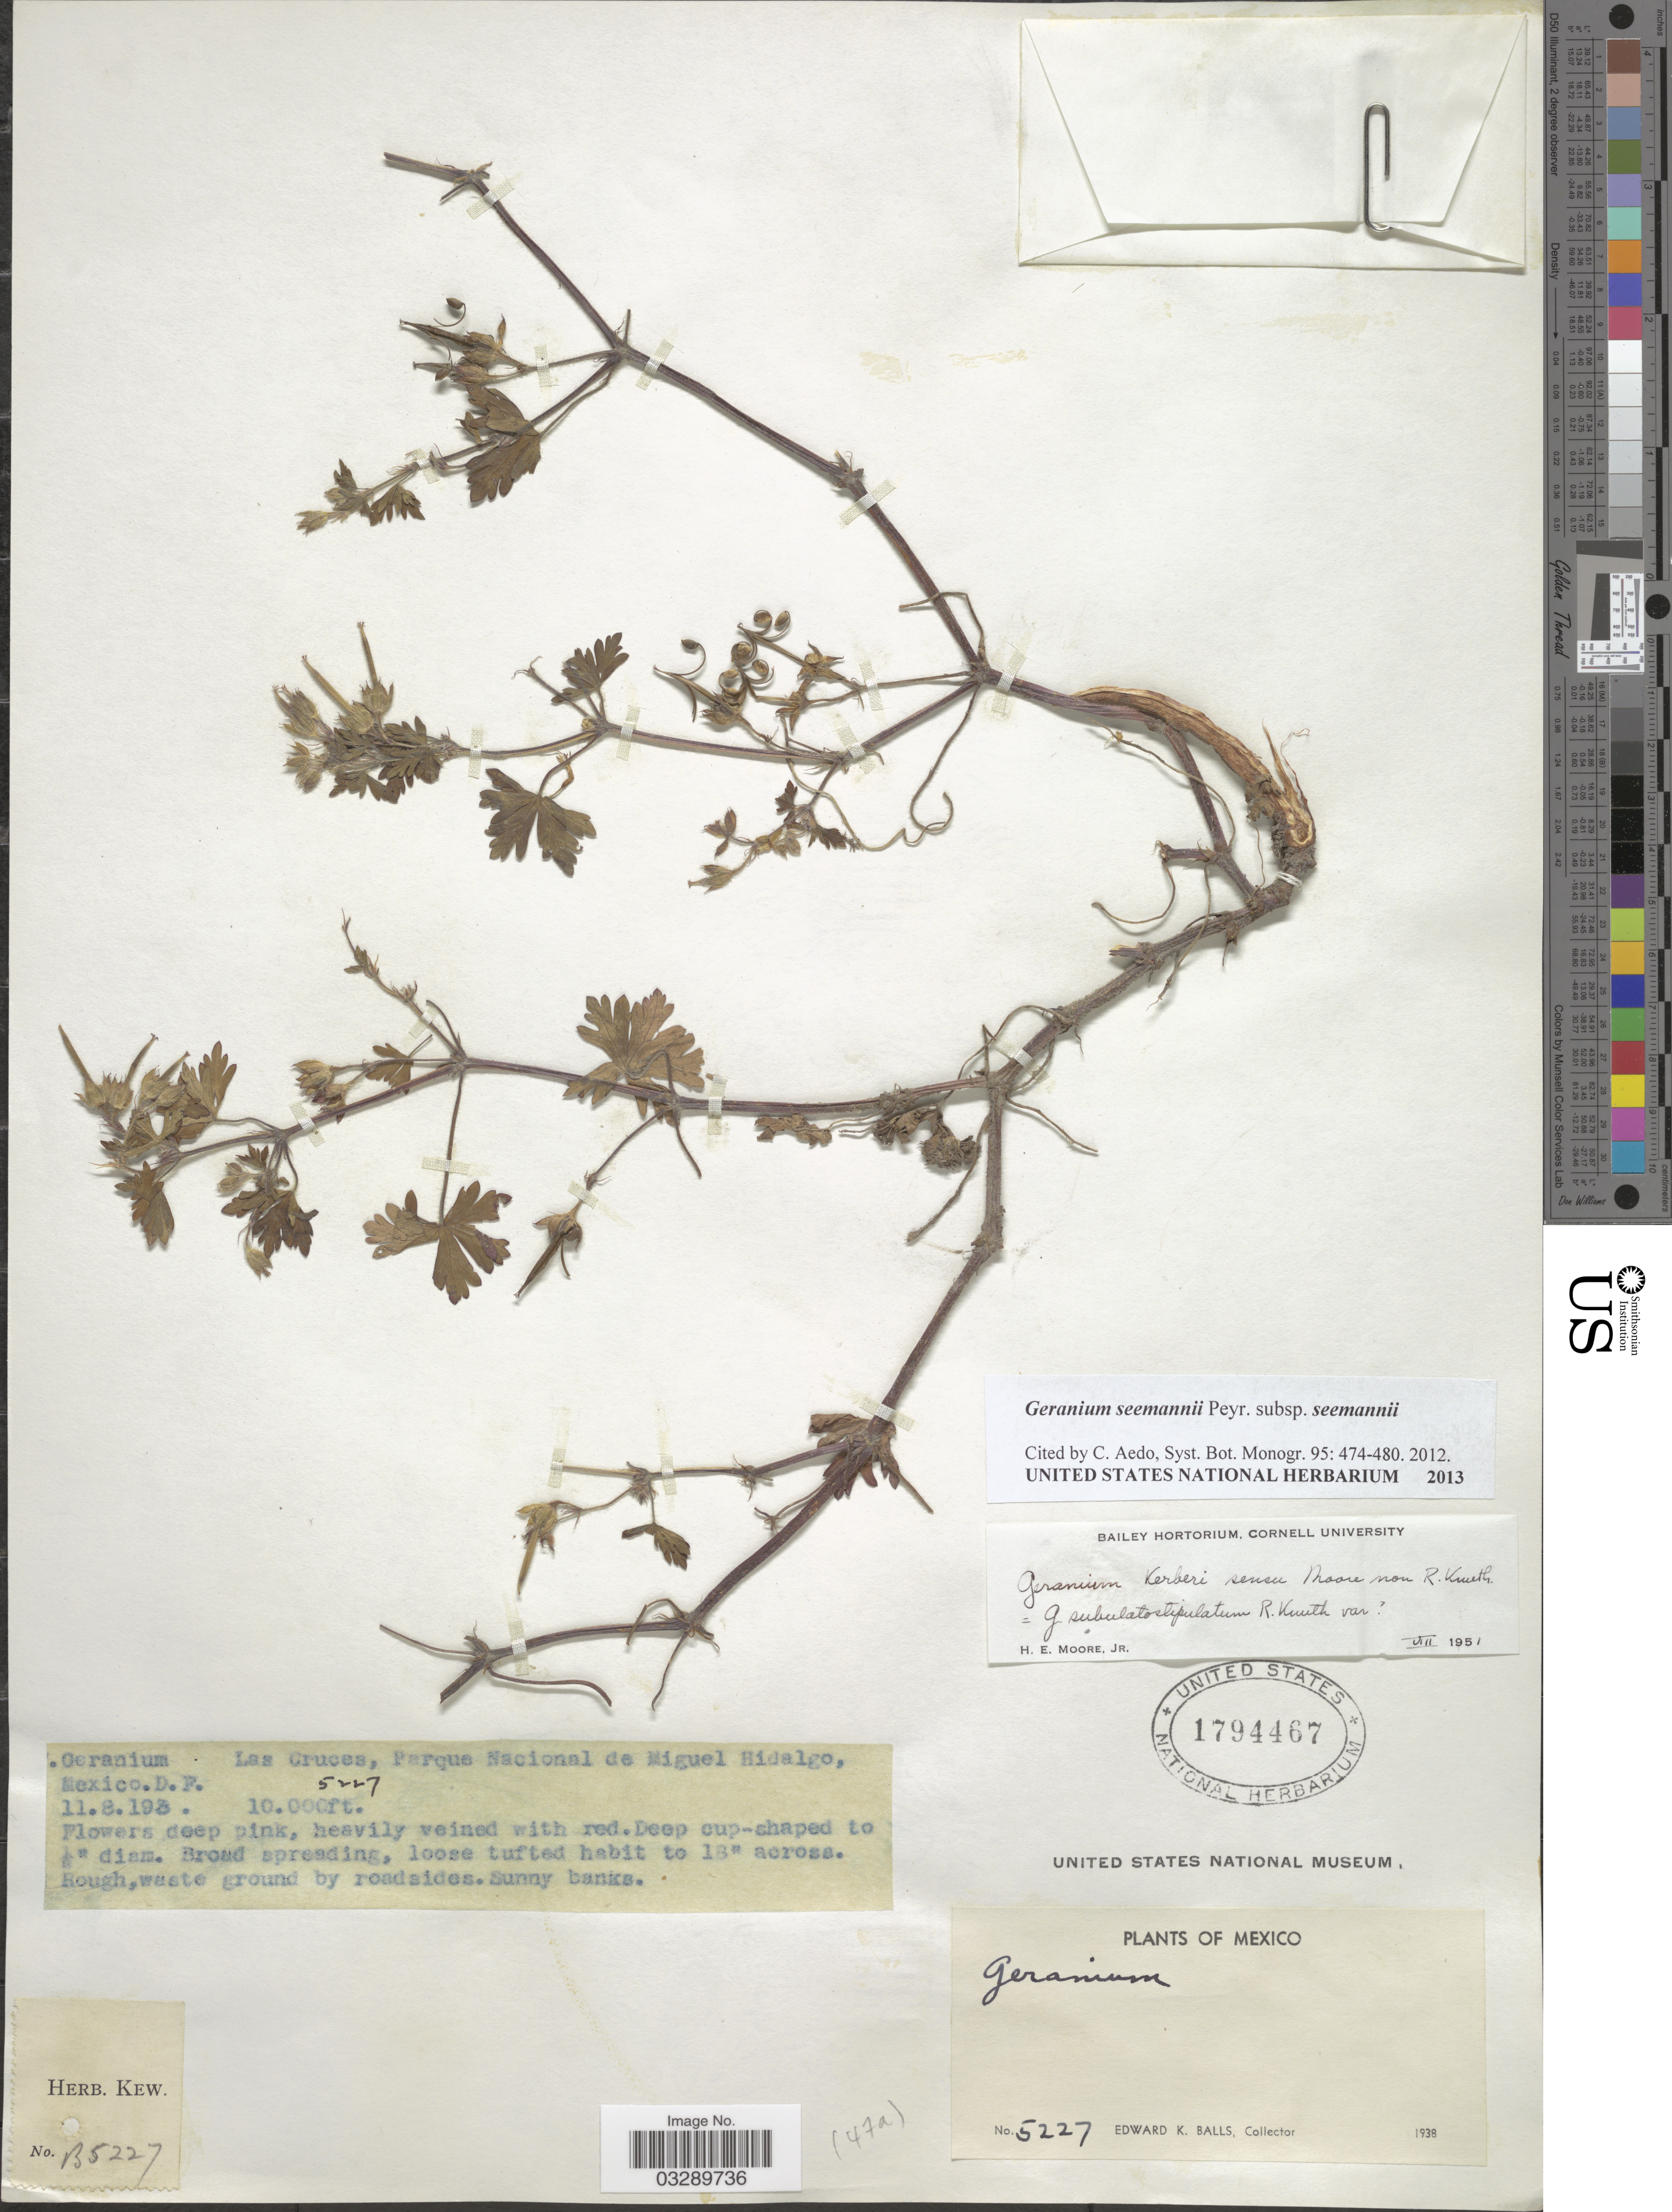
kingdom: Plantae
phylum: Tracheophyta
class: Magnoliopsida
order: Geraniales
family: Geraniaceae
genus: Geranium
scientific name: Geranium seemannii subsp. seemannii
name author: Peyr.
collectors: E. K. Balls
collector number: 5227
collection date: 1938-08-11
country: Mexico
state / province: Distrito Federal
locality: Las Cruces, Parque Nacional de Miguel Hidalgo.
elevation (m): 3048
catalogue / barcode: US 1794467